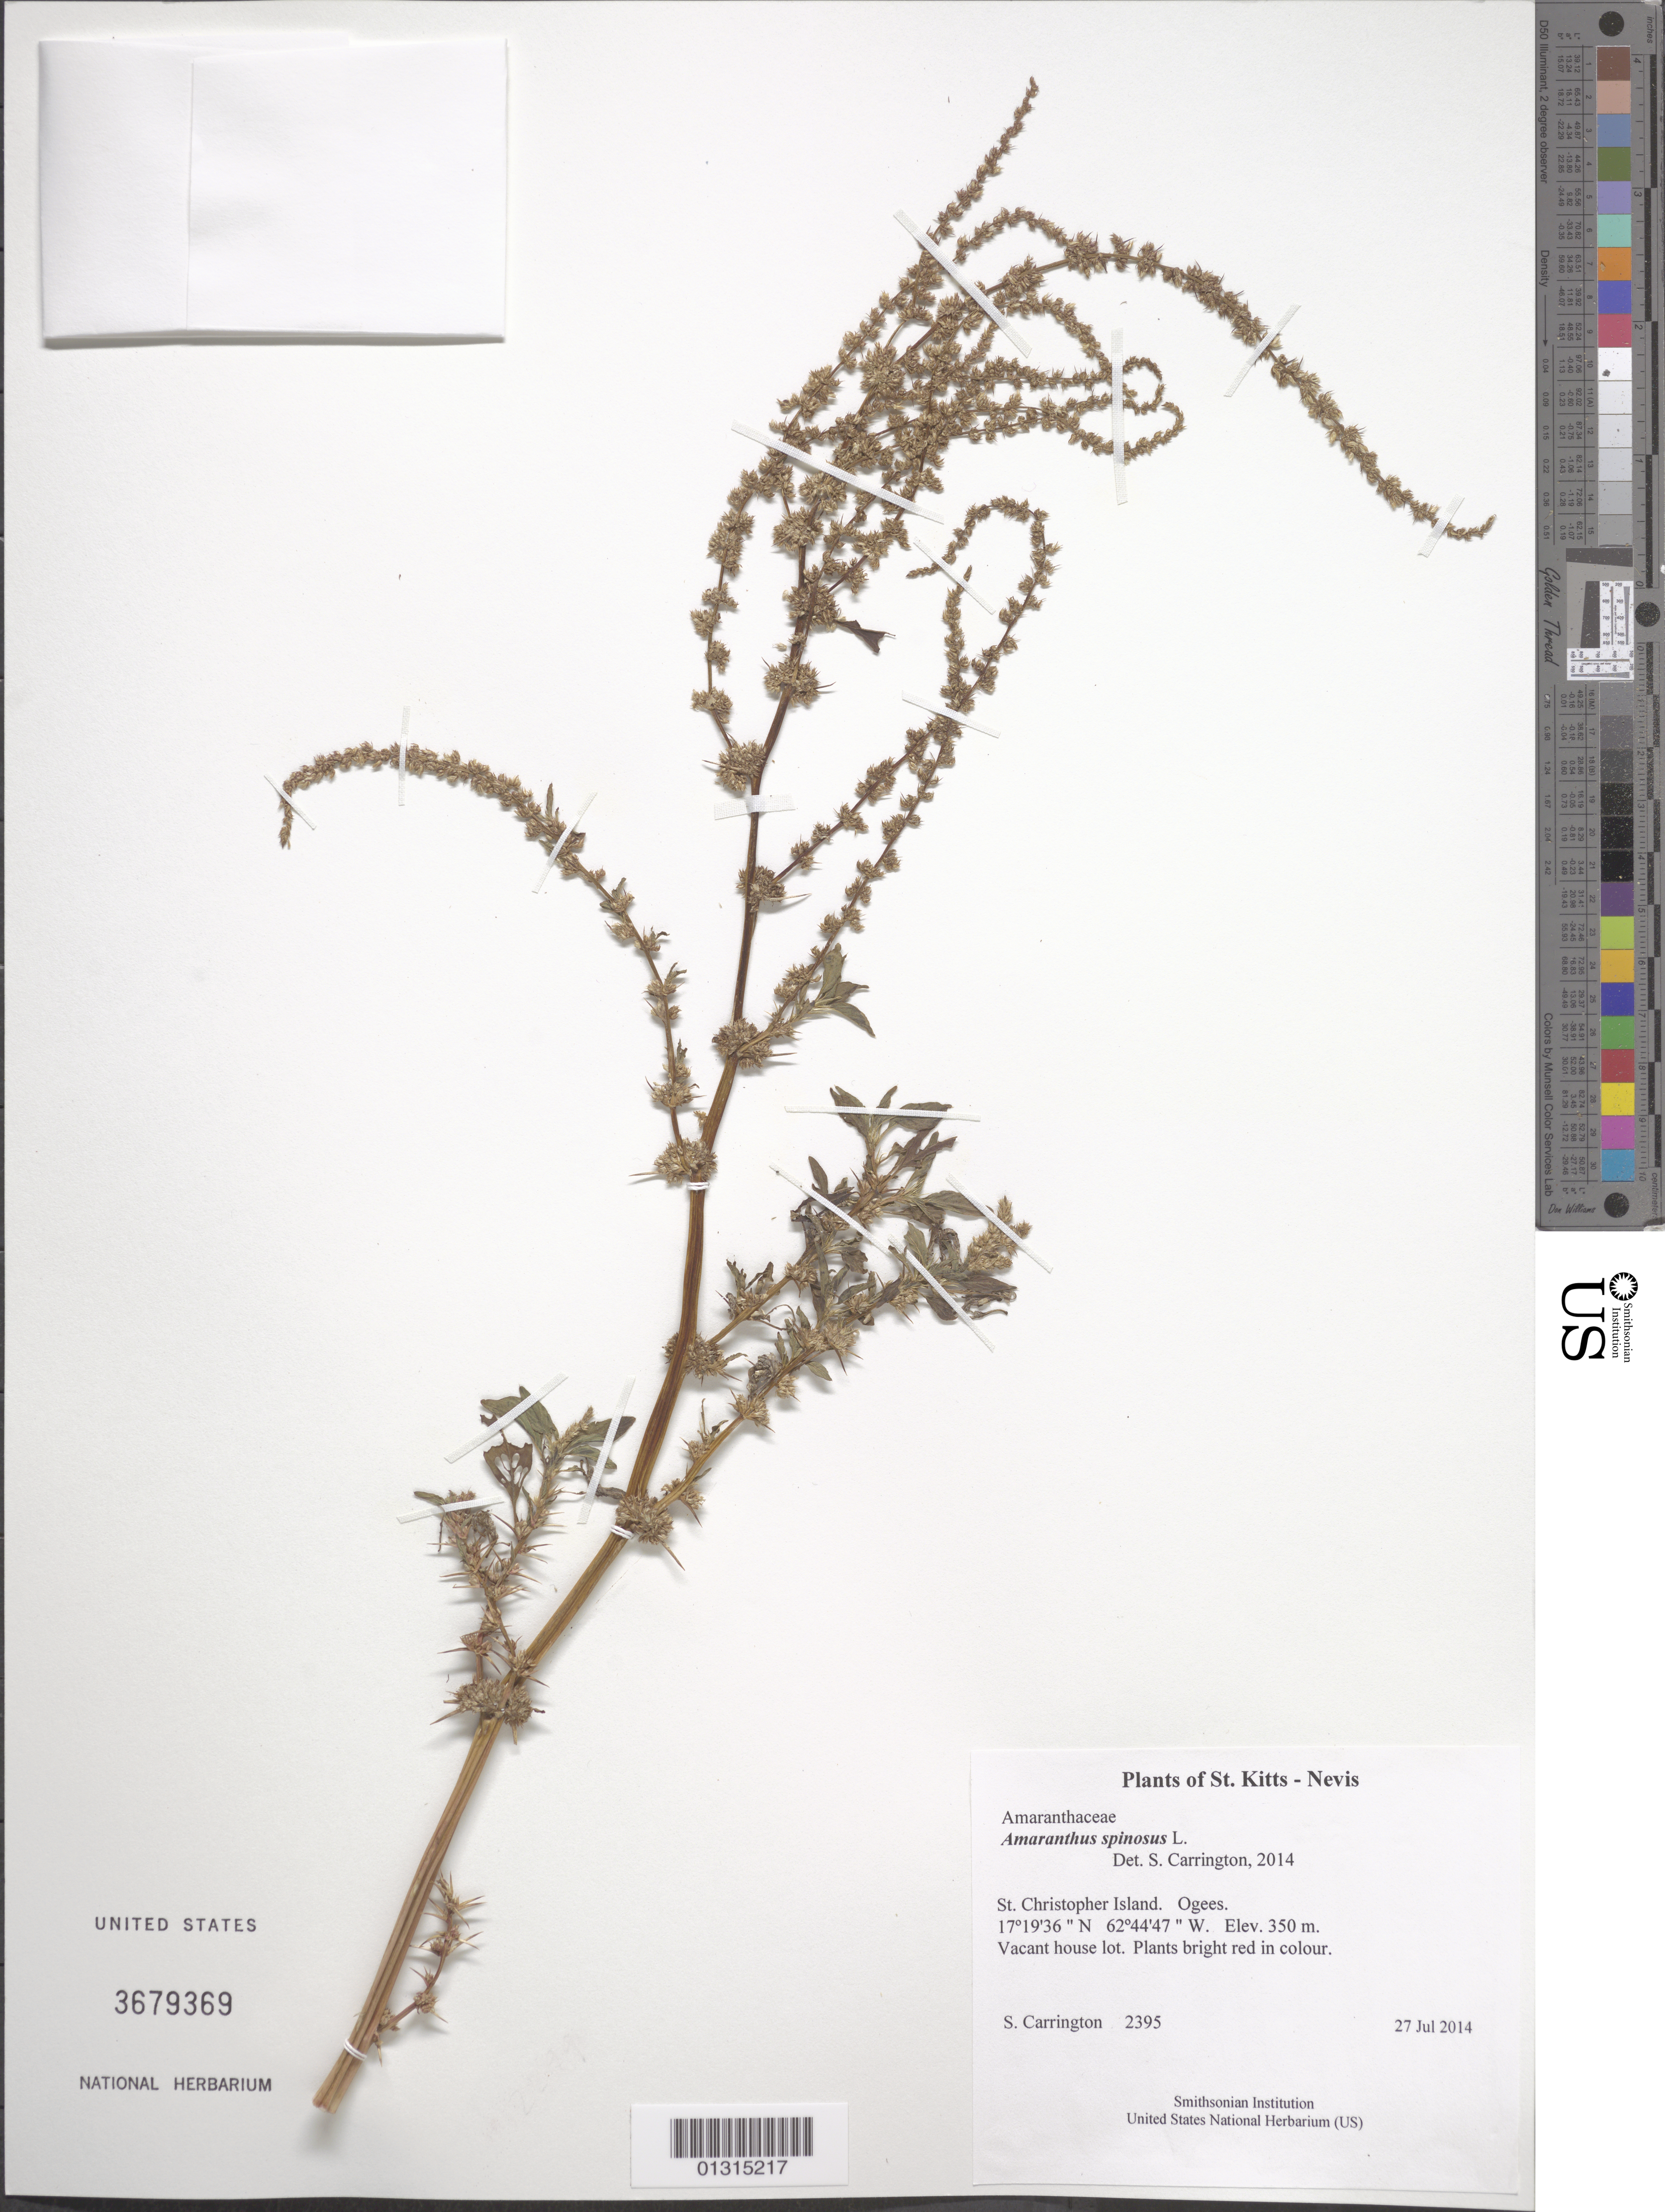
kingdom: Plantae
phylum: Tracheophyta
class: Magnoliopsida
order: Caryophyllales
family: Amaranthaceae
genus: Amaranthus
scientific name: Amaranthus spinosus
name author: L.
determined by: Carrington, C. M. S.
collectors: C. M. S. Carrington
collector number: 2395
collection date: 2014-07-27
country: St. Christopher-Nevis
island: St. Christopher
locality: Ogees.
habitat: Vacant house lot.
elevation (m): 350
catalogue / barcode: US 3679369